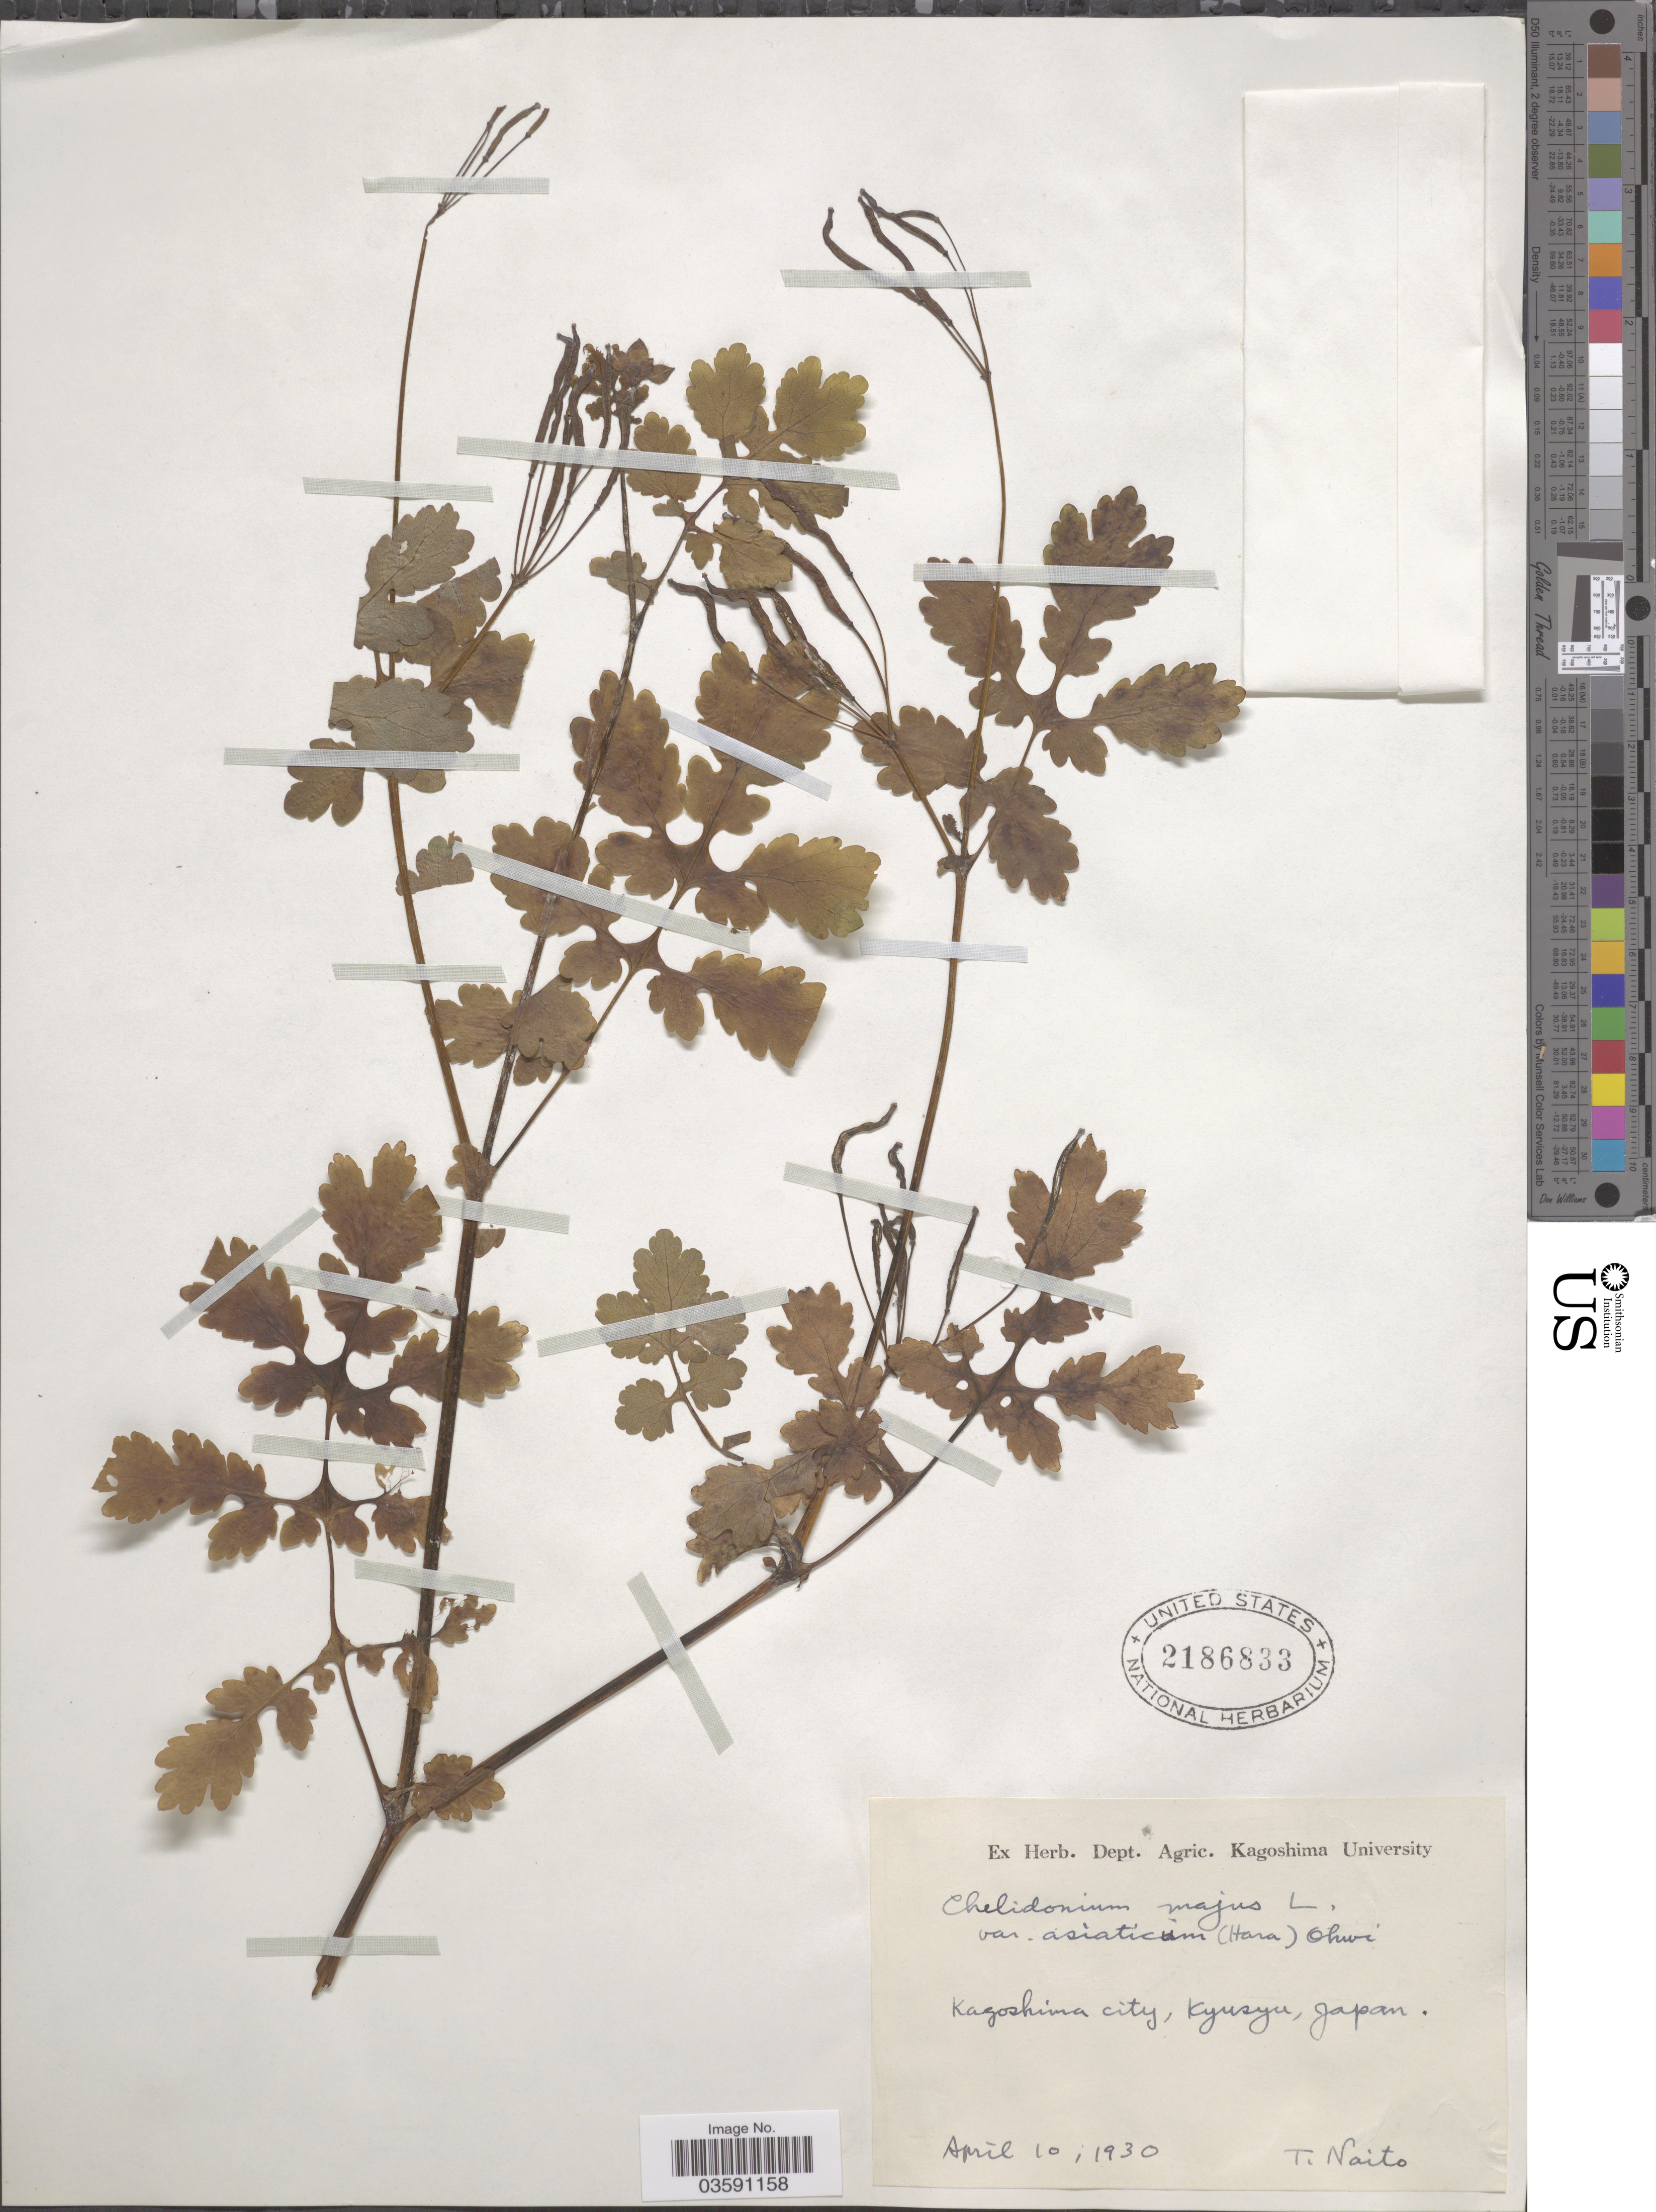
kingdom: Plantae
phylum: Tracheophyta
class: Magnoliopsida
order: Ranunculales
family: Papaveraceae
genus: Chelidonium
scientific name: Chelidonium majus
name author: L.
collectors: T. Naito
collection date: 1930-04-10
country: Japan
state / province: Kagosima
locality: Kagoshima City, Kyusyu.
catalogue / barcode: US 2186833